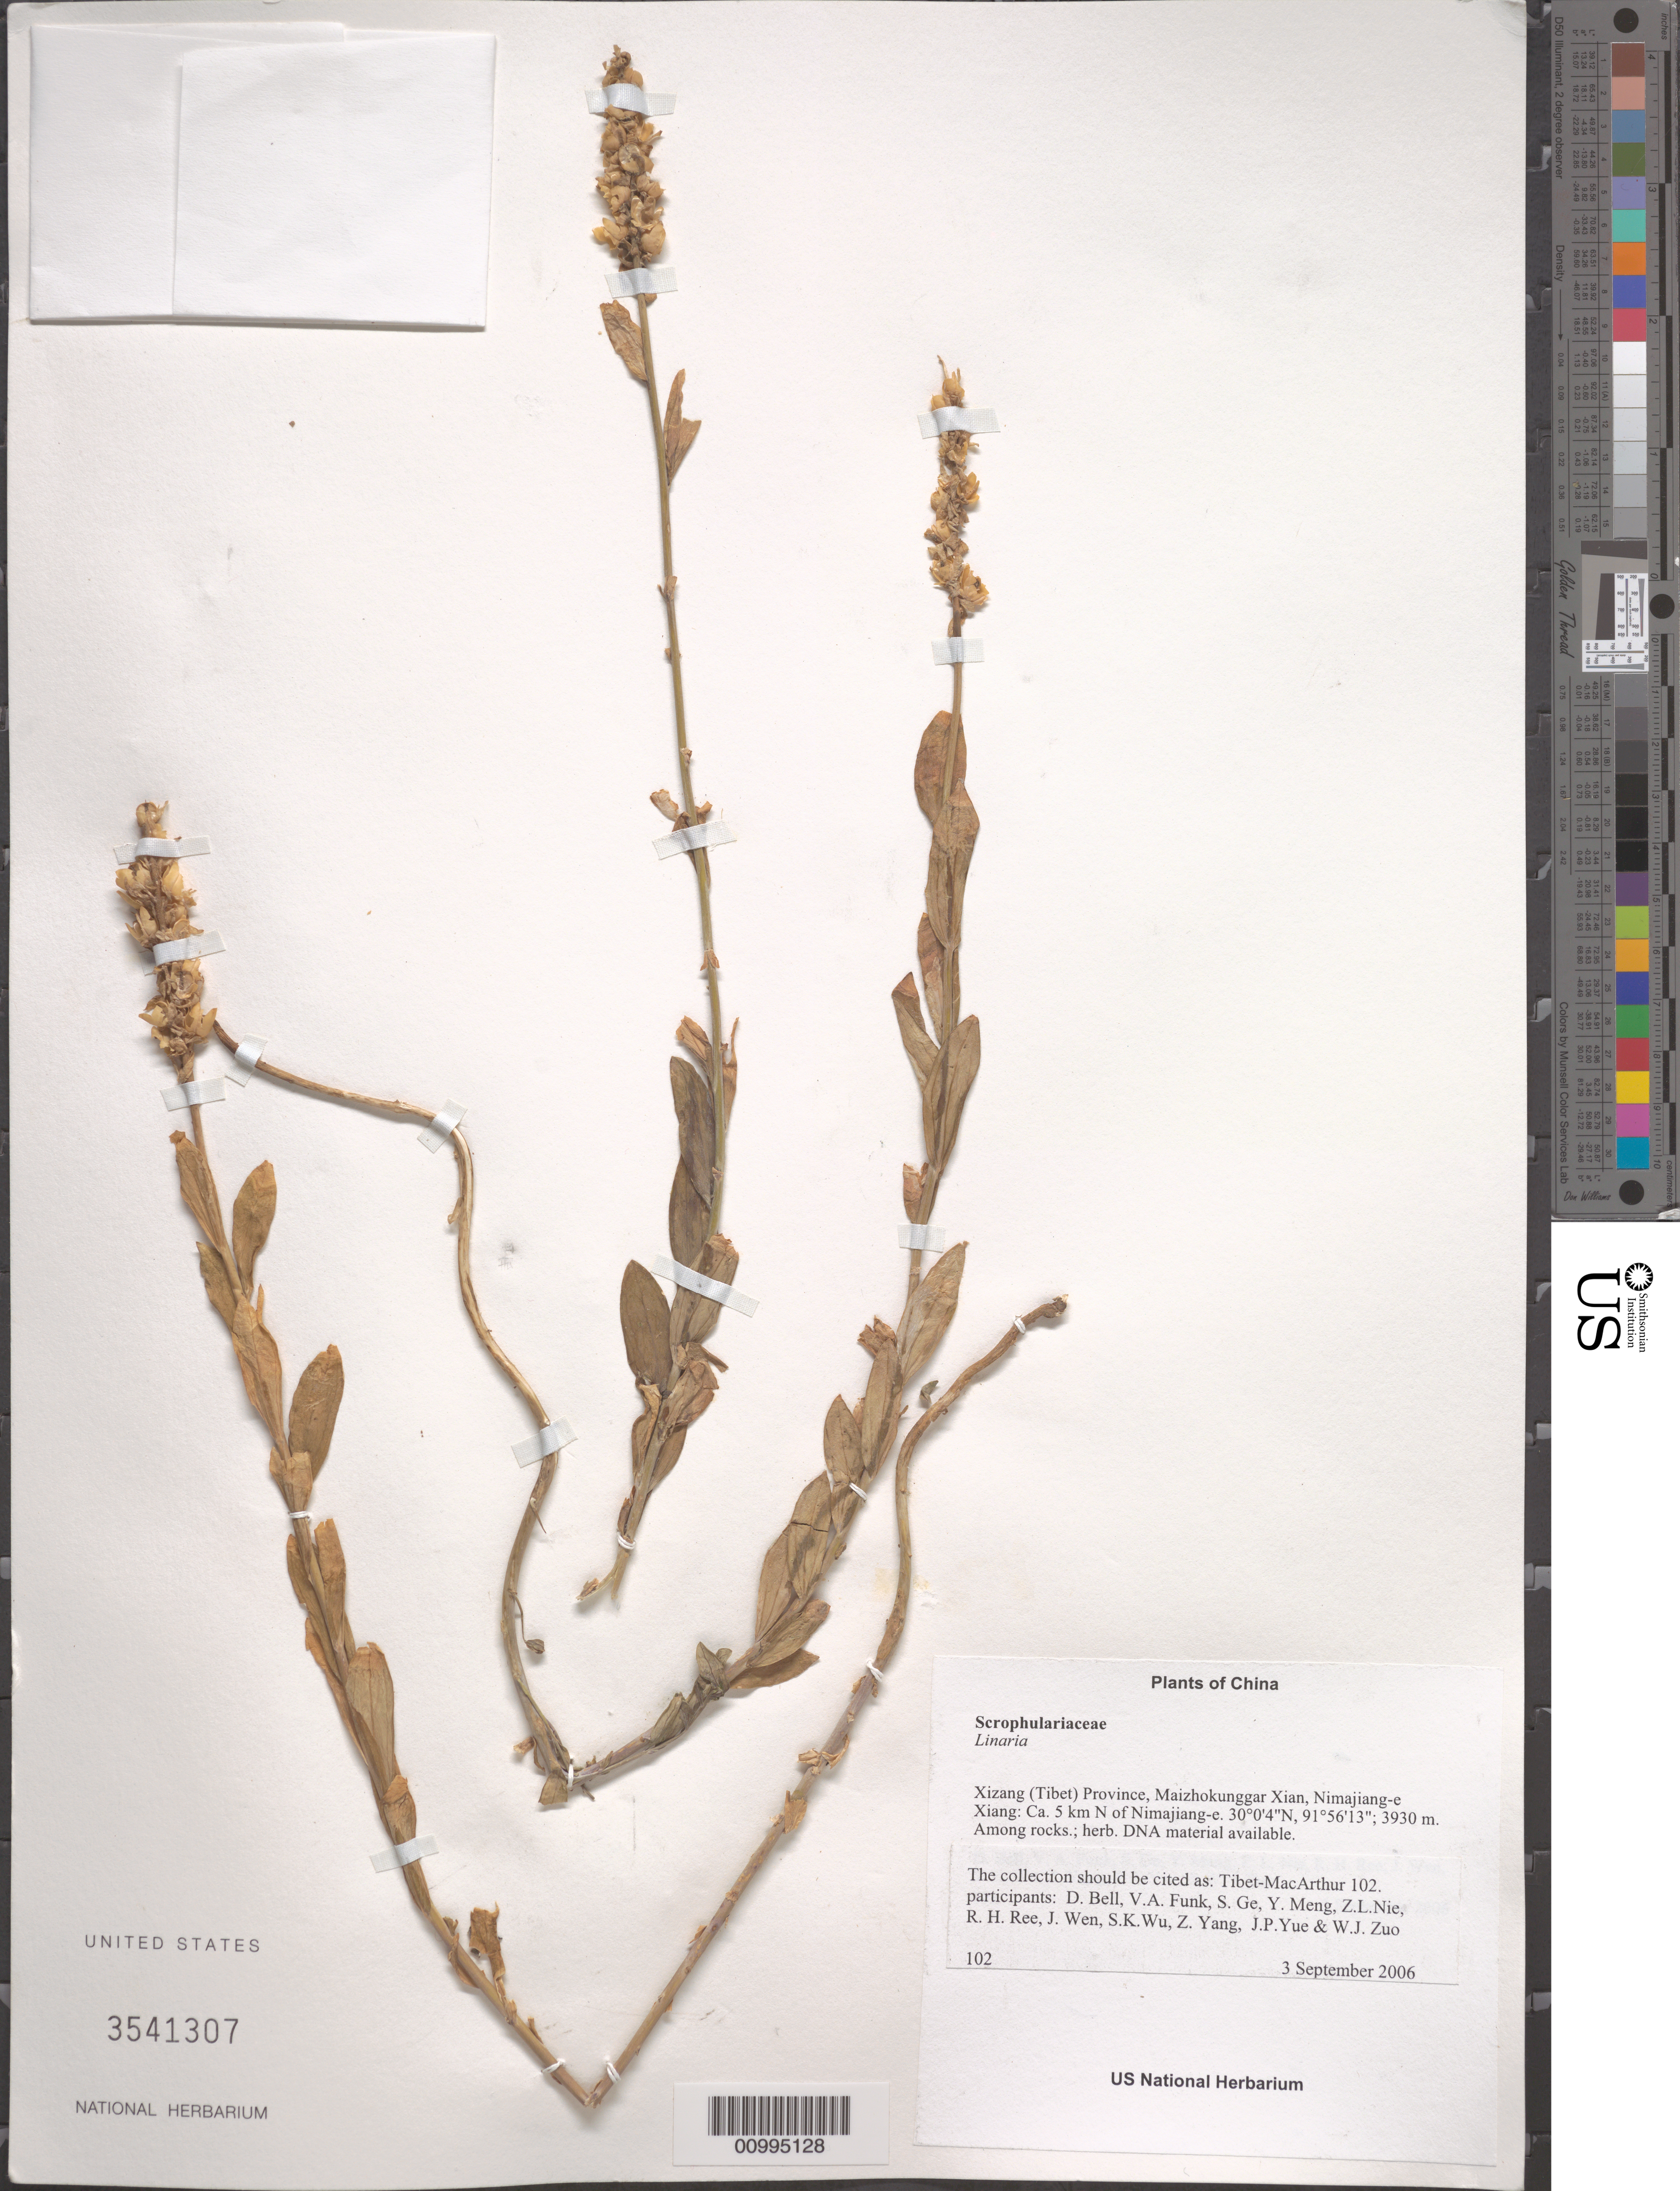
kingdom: Plantae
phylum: Tracheophyta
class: Magnoliopsida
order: Lamiales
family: Plantaginaceae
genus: Linaria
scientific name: Linaria sp.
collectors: Tibet-MacArthur, D. A. Bell, V. Funk, S. Ge, Y. Meng, Z. Nie, R. Ree, J. Wen, S. K. Wu, Z. Yang, J. Yue & W. Zuo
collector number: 102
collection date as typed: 03 Sep 2006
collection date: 2006-09-03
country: China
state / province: Xizang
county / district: Maizhokunggar Xian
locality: Nimajiang-e Xiang. Ca. 5 km N of Nimajiang-e.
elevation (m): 3930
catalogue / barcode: US 3541307